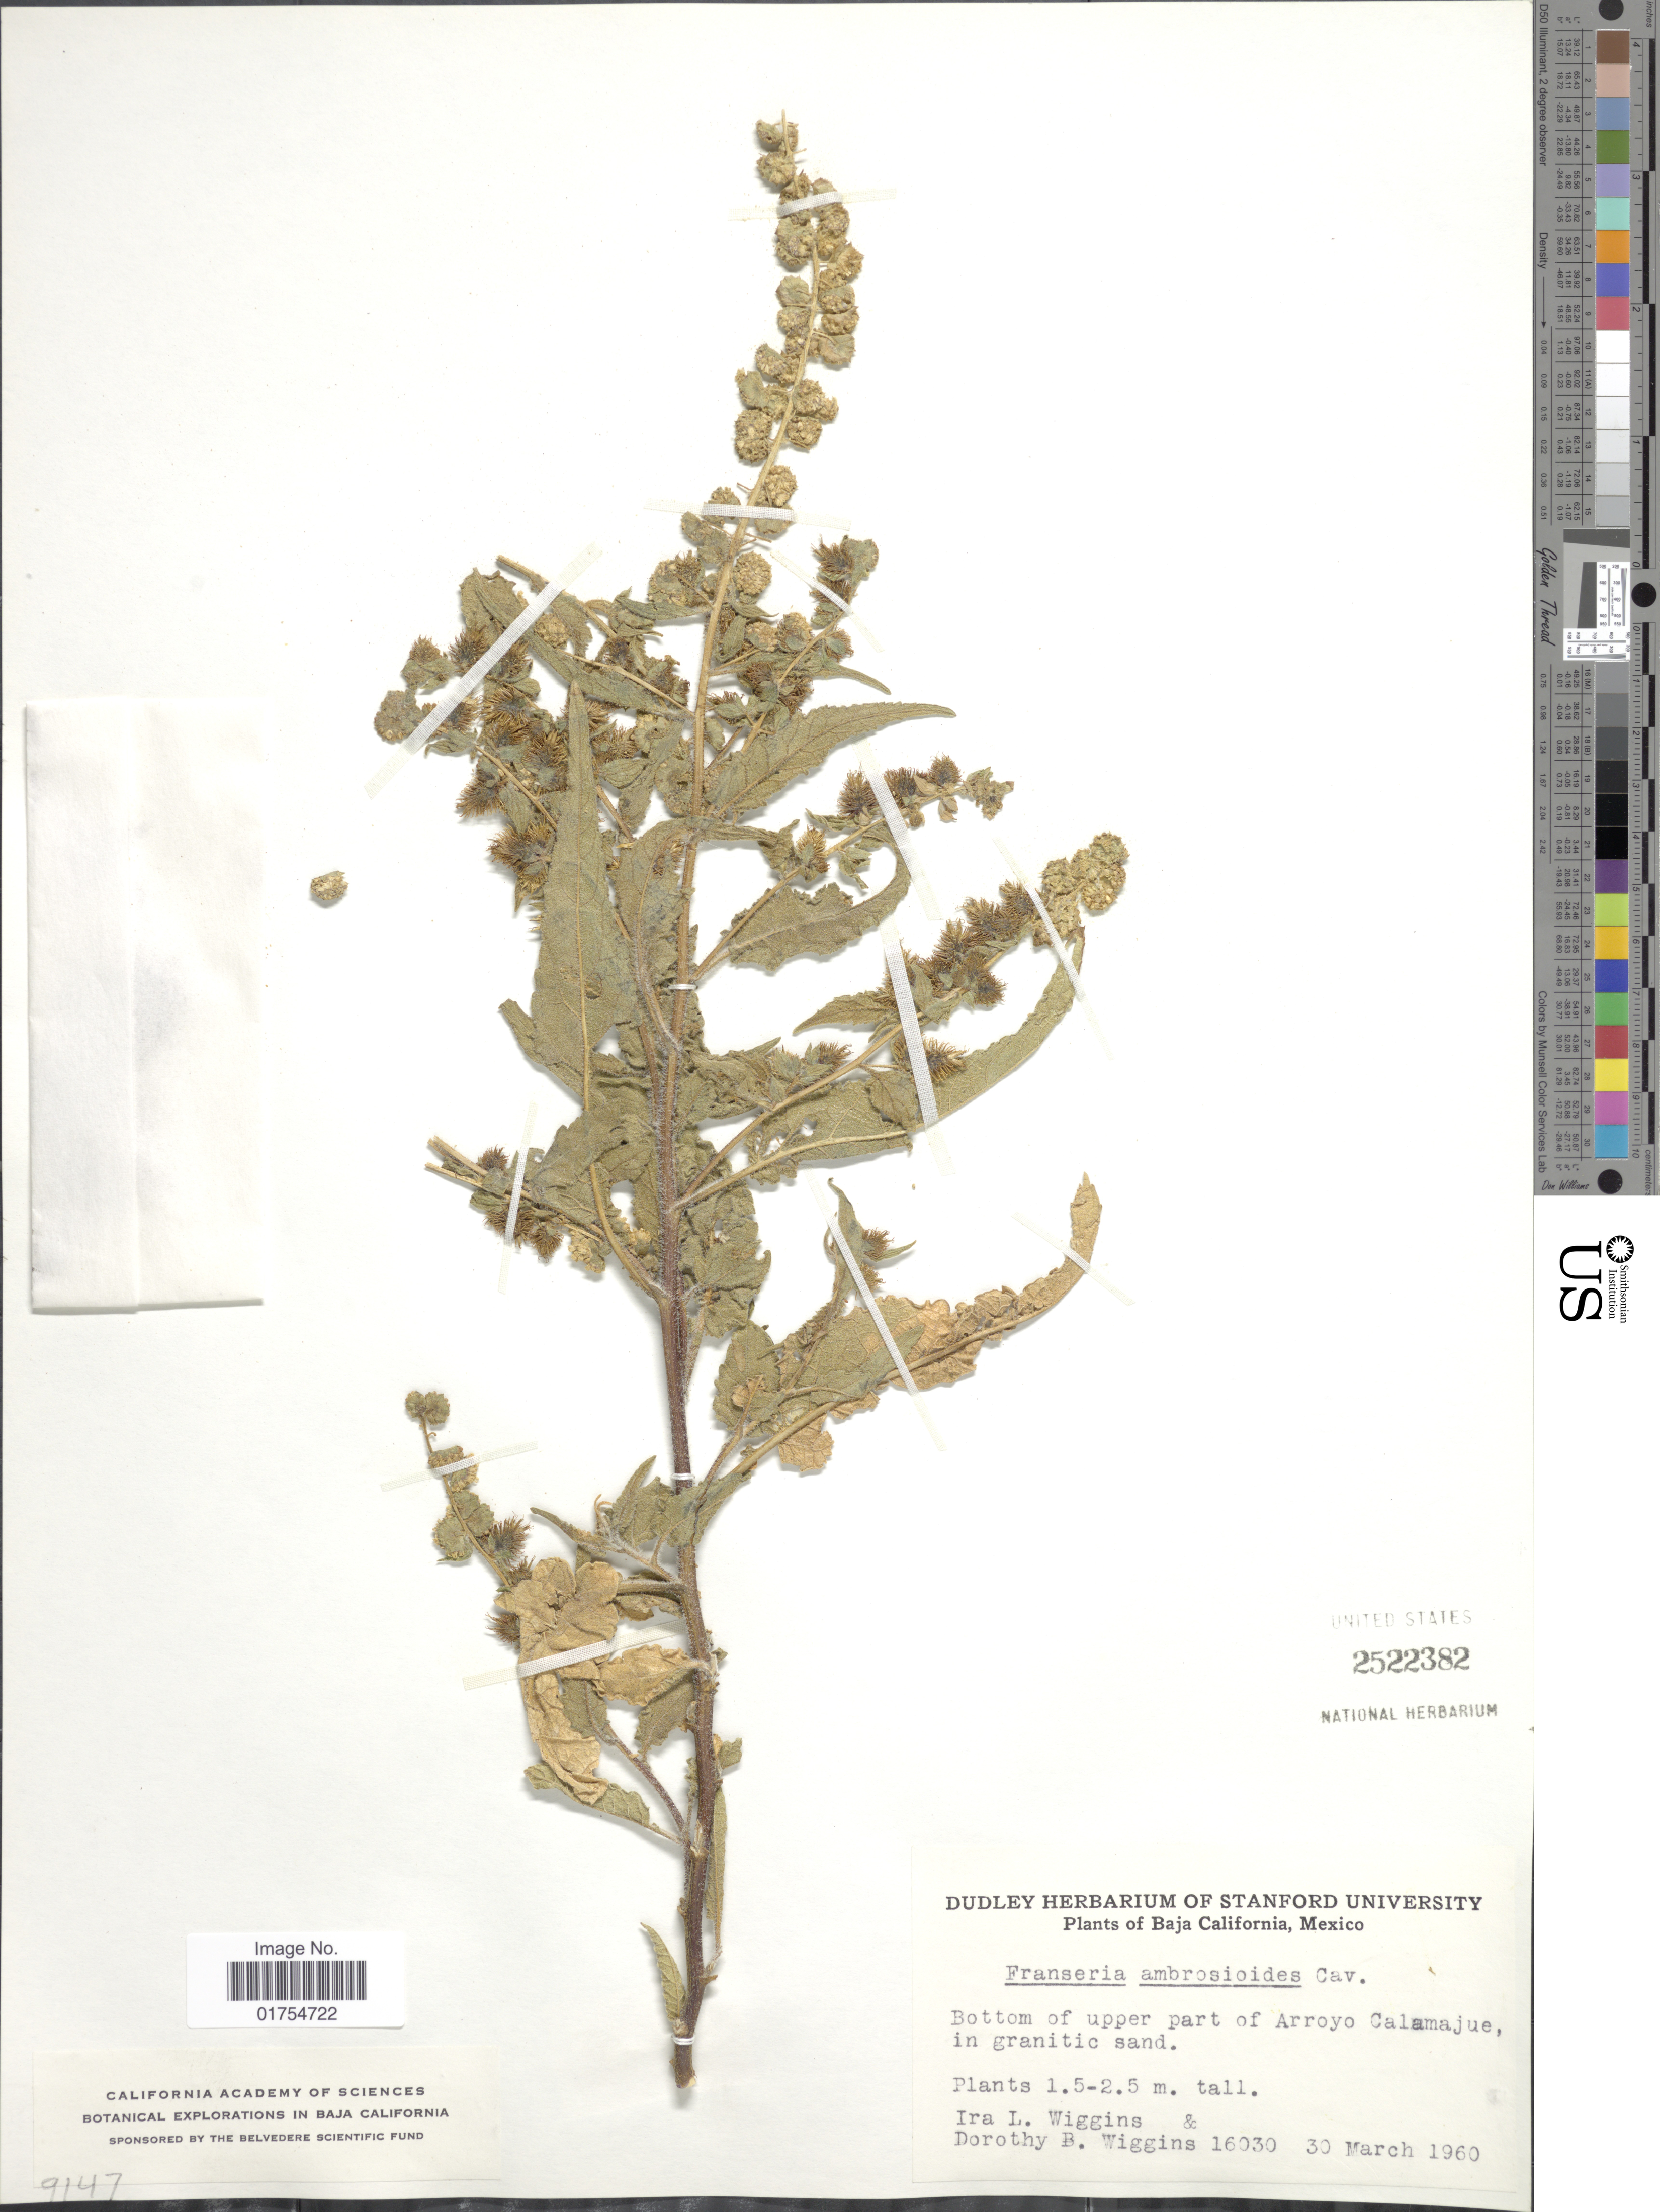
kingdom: Plantae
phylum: Tracheophyta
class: Magnoliopsida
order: Asterales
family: Asteraceae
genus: Franseria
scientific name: Franseria ambrosioides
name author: Cav.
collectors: I. L. Wiggins & D. B. Wiggins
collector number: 16030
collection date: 1960-03-30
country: Mexico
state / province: Baja California Norte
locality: Bottom of upper part of Arroyo Calamajue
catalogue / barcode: US 2522382